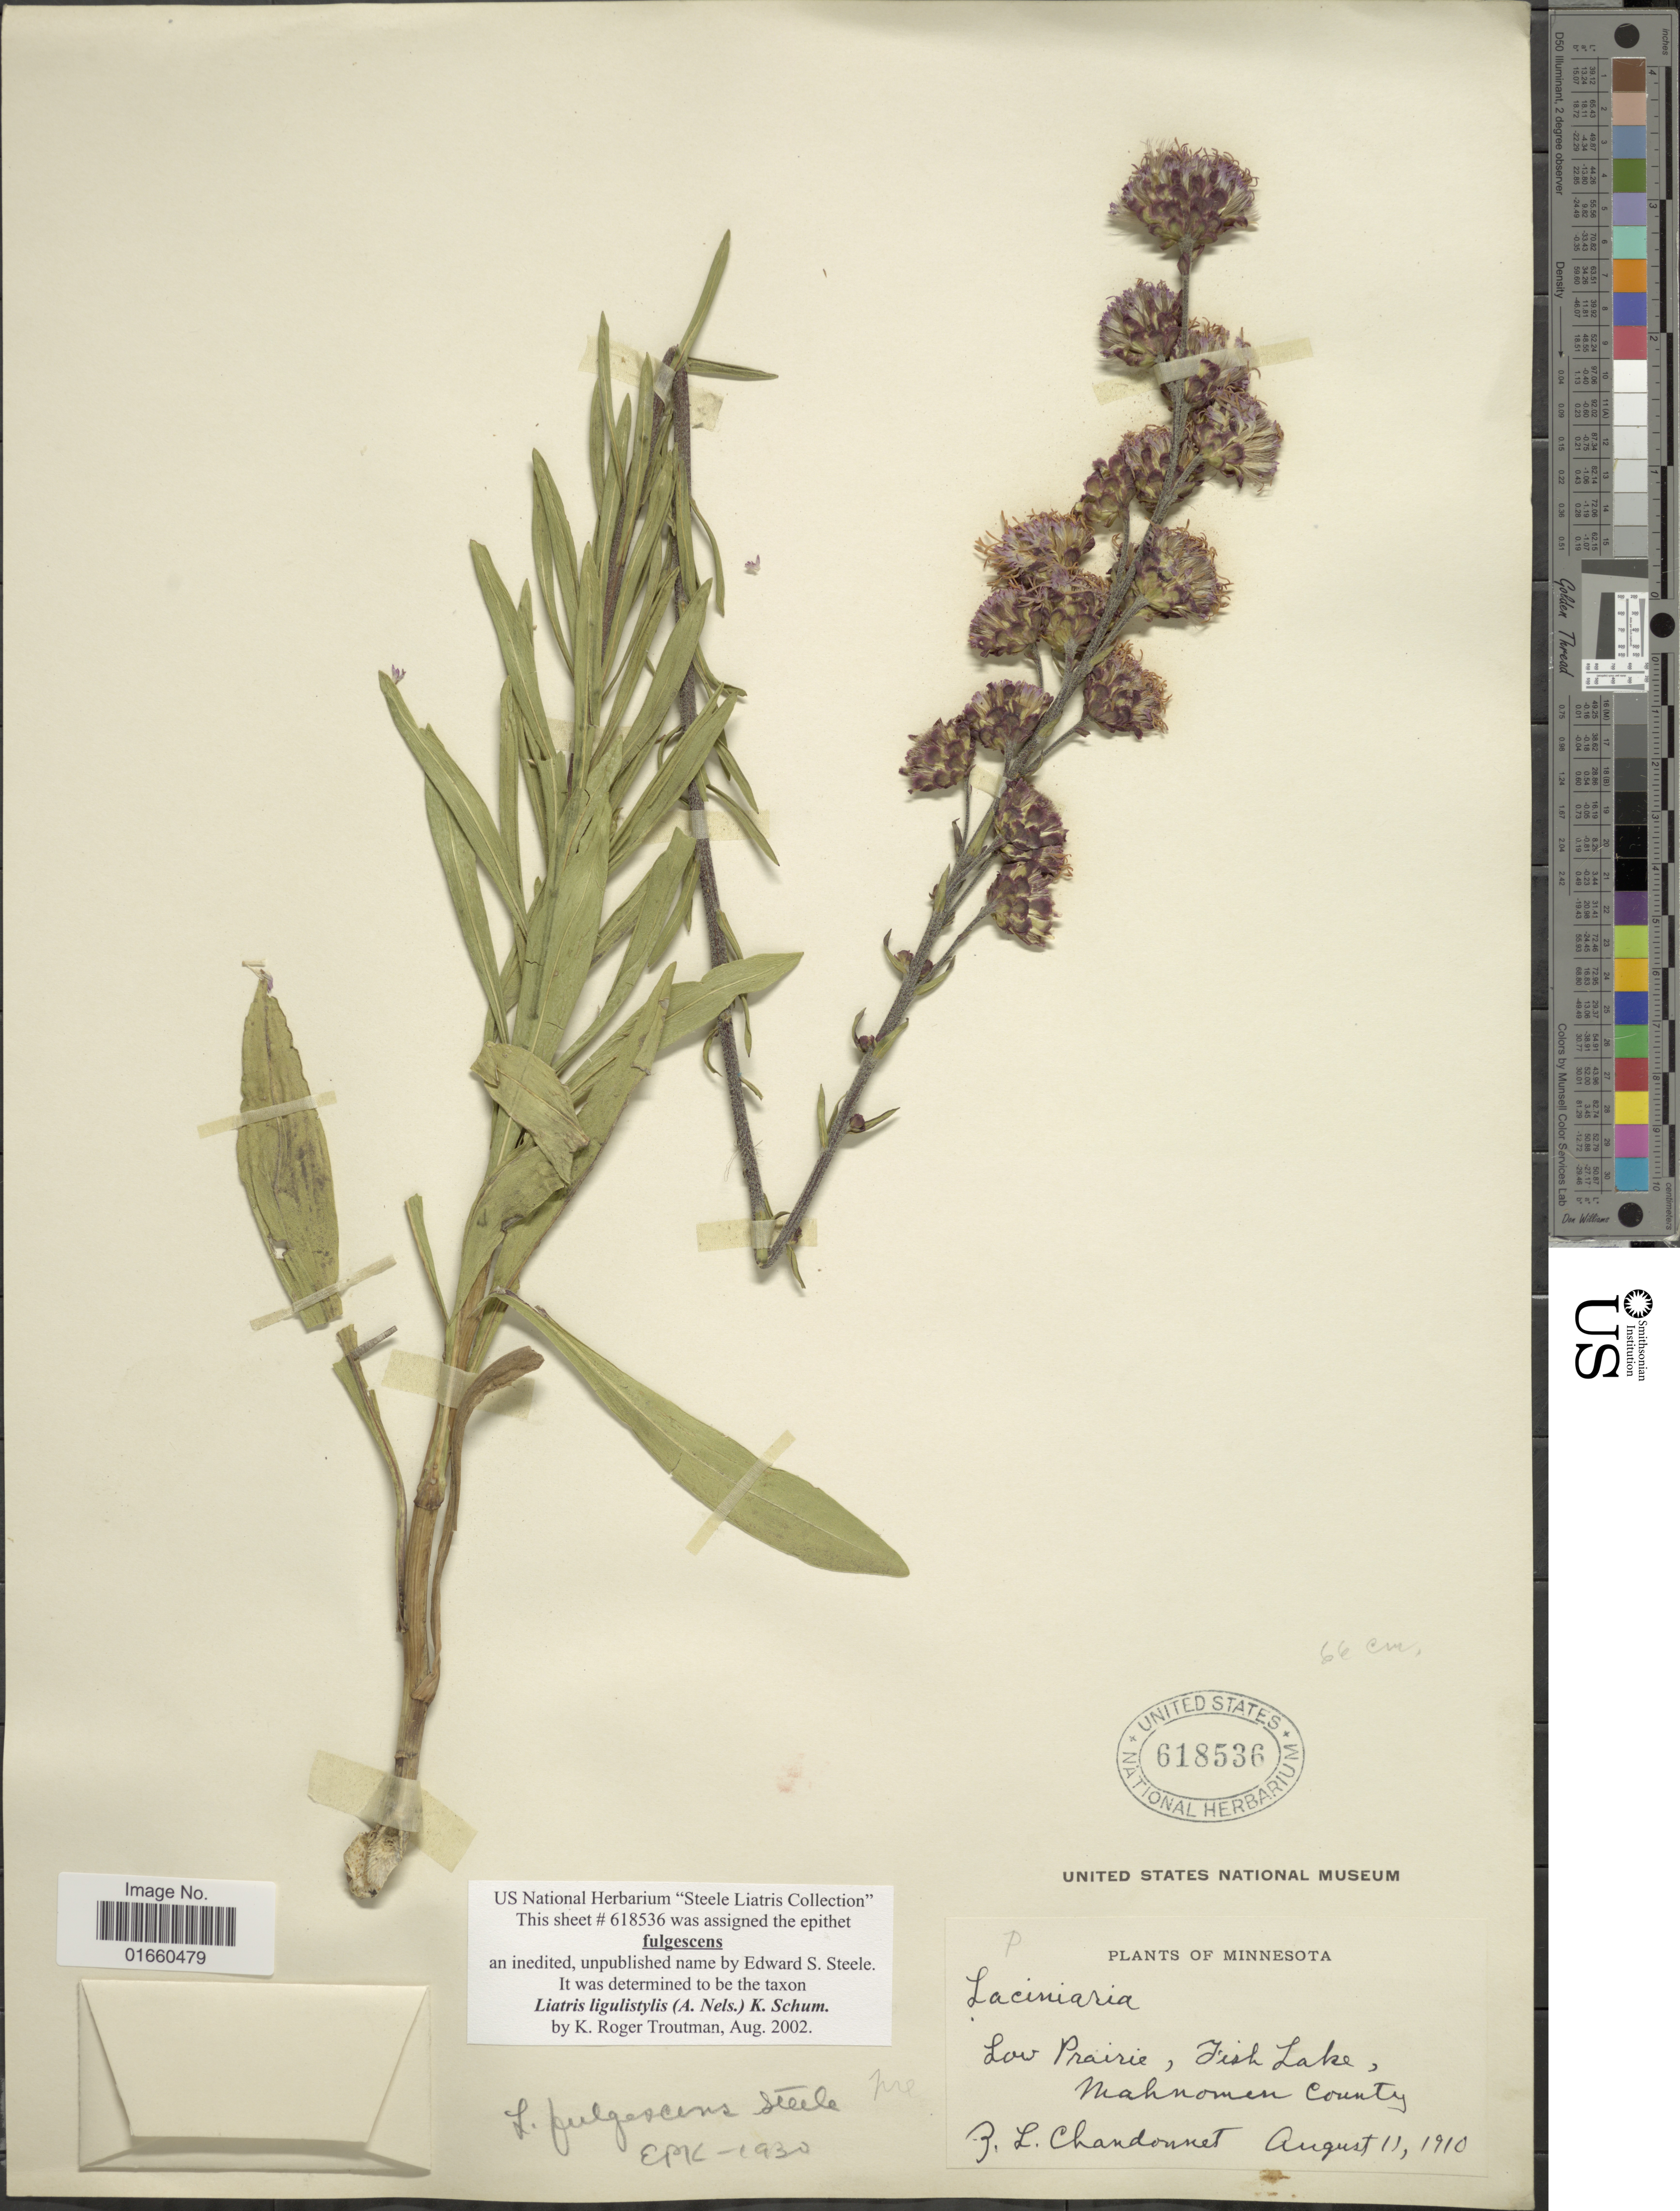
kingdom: Plantae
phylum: Tracheophyta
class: Magnoliopsida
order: Asterales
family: Asteraceae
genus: Liatris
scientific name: Liatris ligulistylis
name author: (A. Nelson) K. Schum.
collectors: Z. Chandonnet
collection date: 1910-08-11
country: United States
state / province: Minnesota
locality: Low Prairie, Fish Lake, Mahnomen County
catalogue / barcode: US 618536